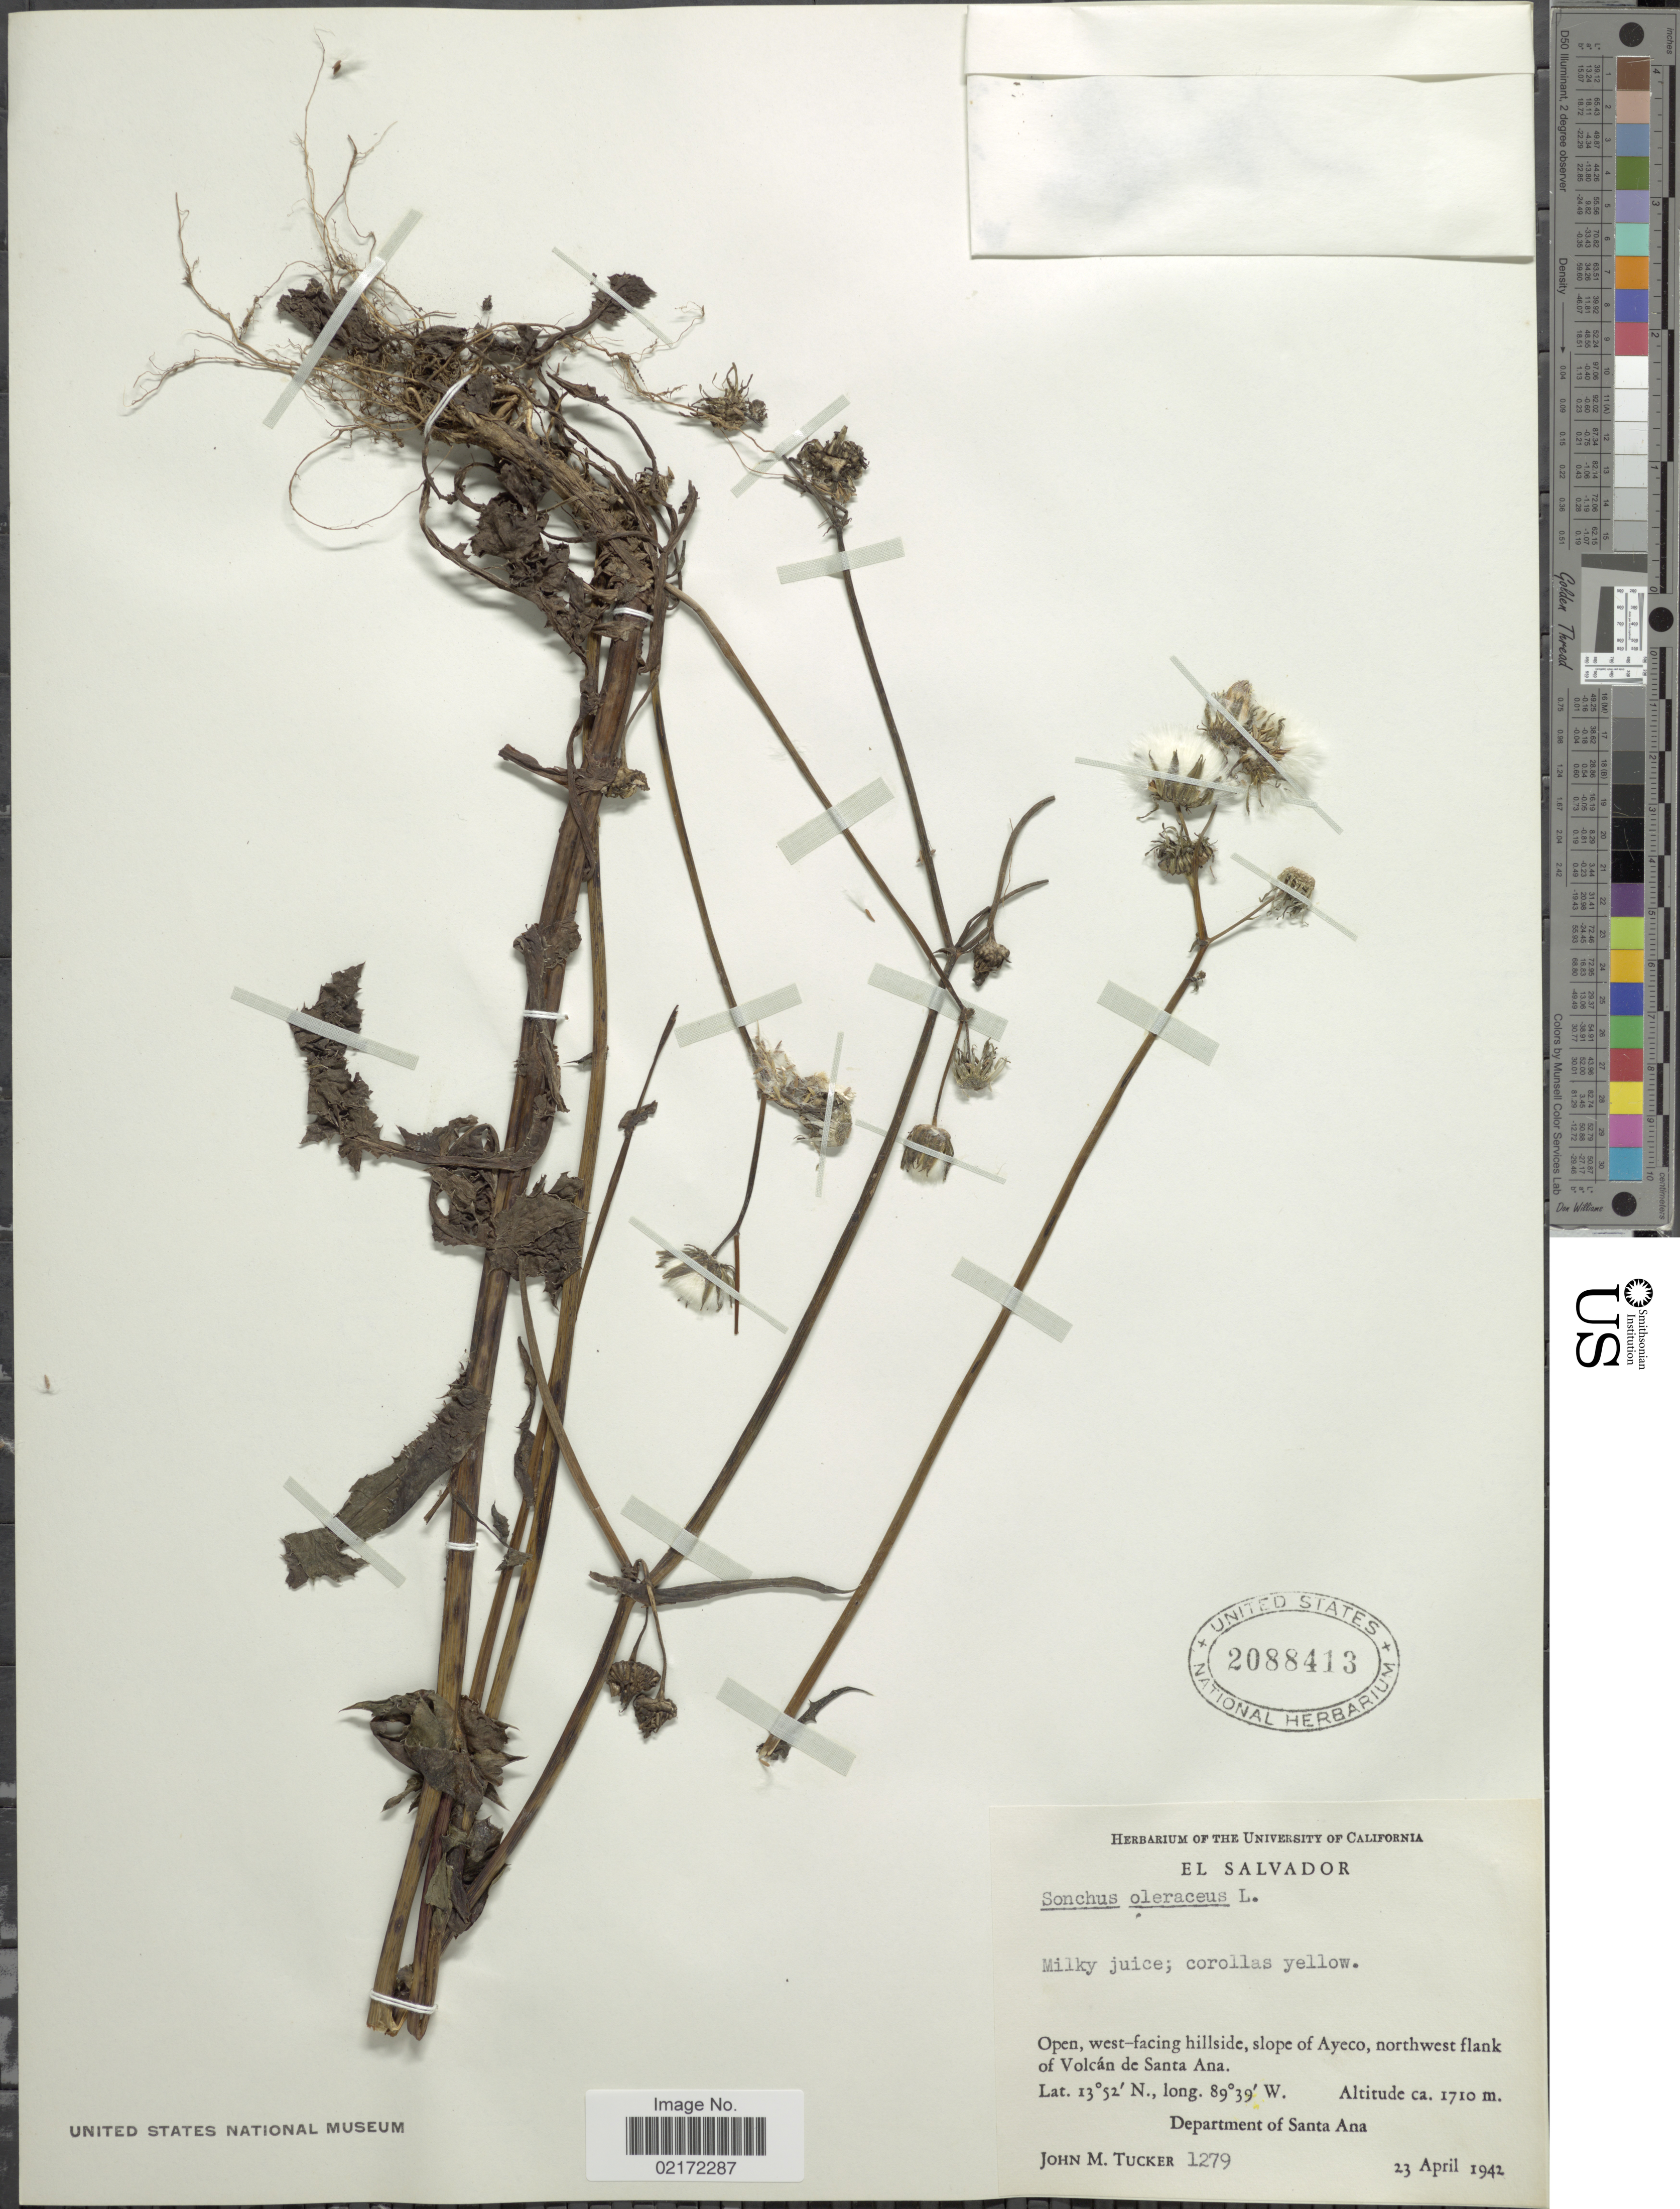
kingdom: Plantae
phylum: Tracheophyta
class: Magnoliopsida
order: Asterales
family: Asteraceae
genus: Sonchus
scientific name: Sonchus oleraceus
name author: L.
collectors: J. M. Tucker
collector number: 1279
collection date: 1942-04-23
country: El Salvador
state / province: Santa Ana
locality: Open, west-facing hillside, slope of Ayeco, northwest flank of Volcán de Santa Ana. Department of Santa Ana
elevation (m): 1710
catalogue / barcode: US 2088413